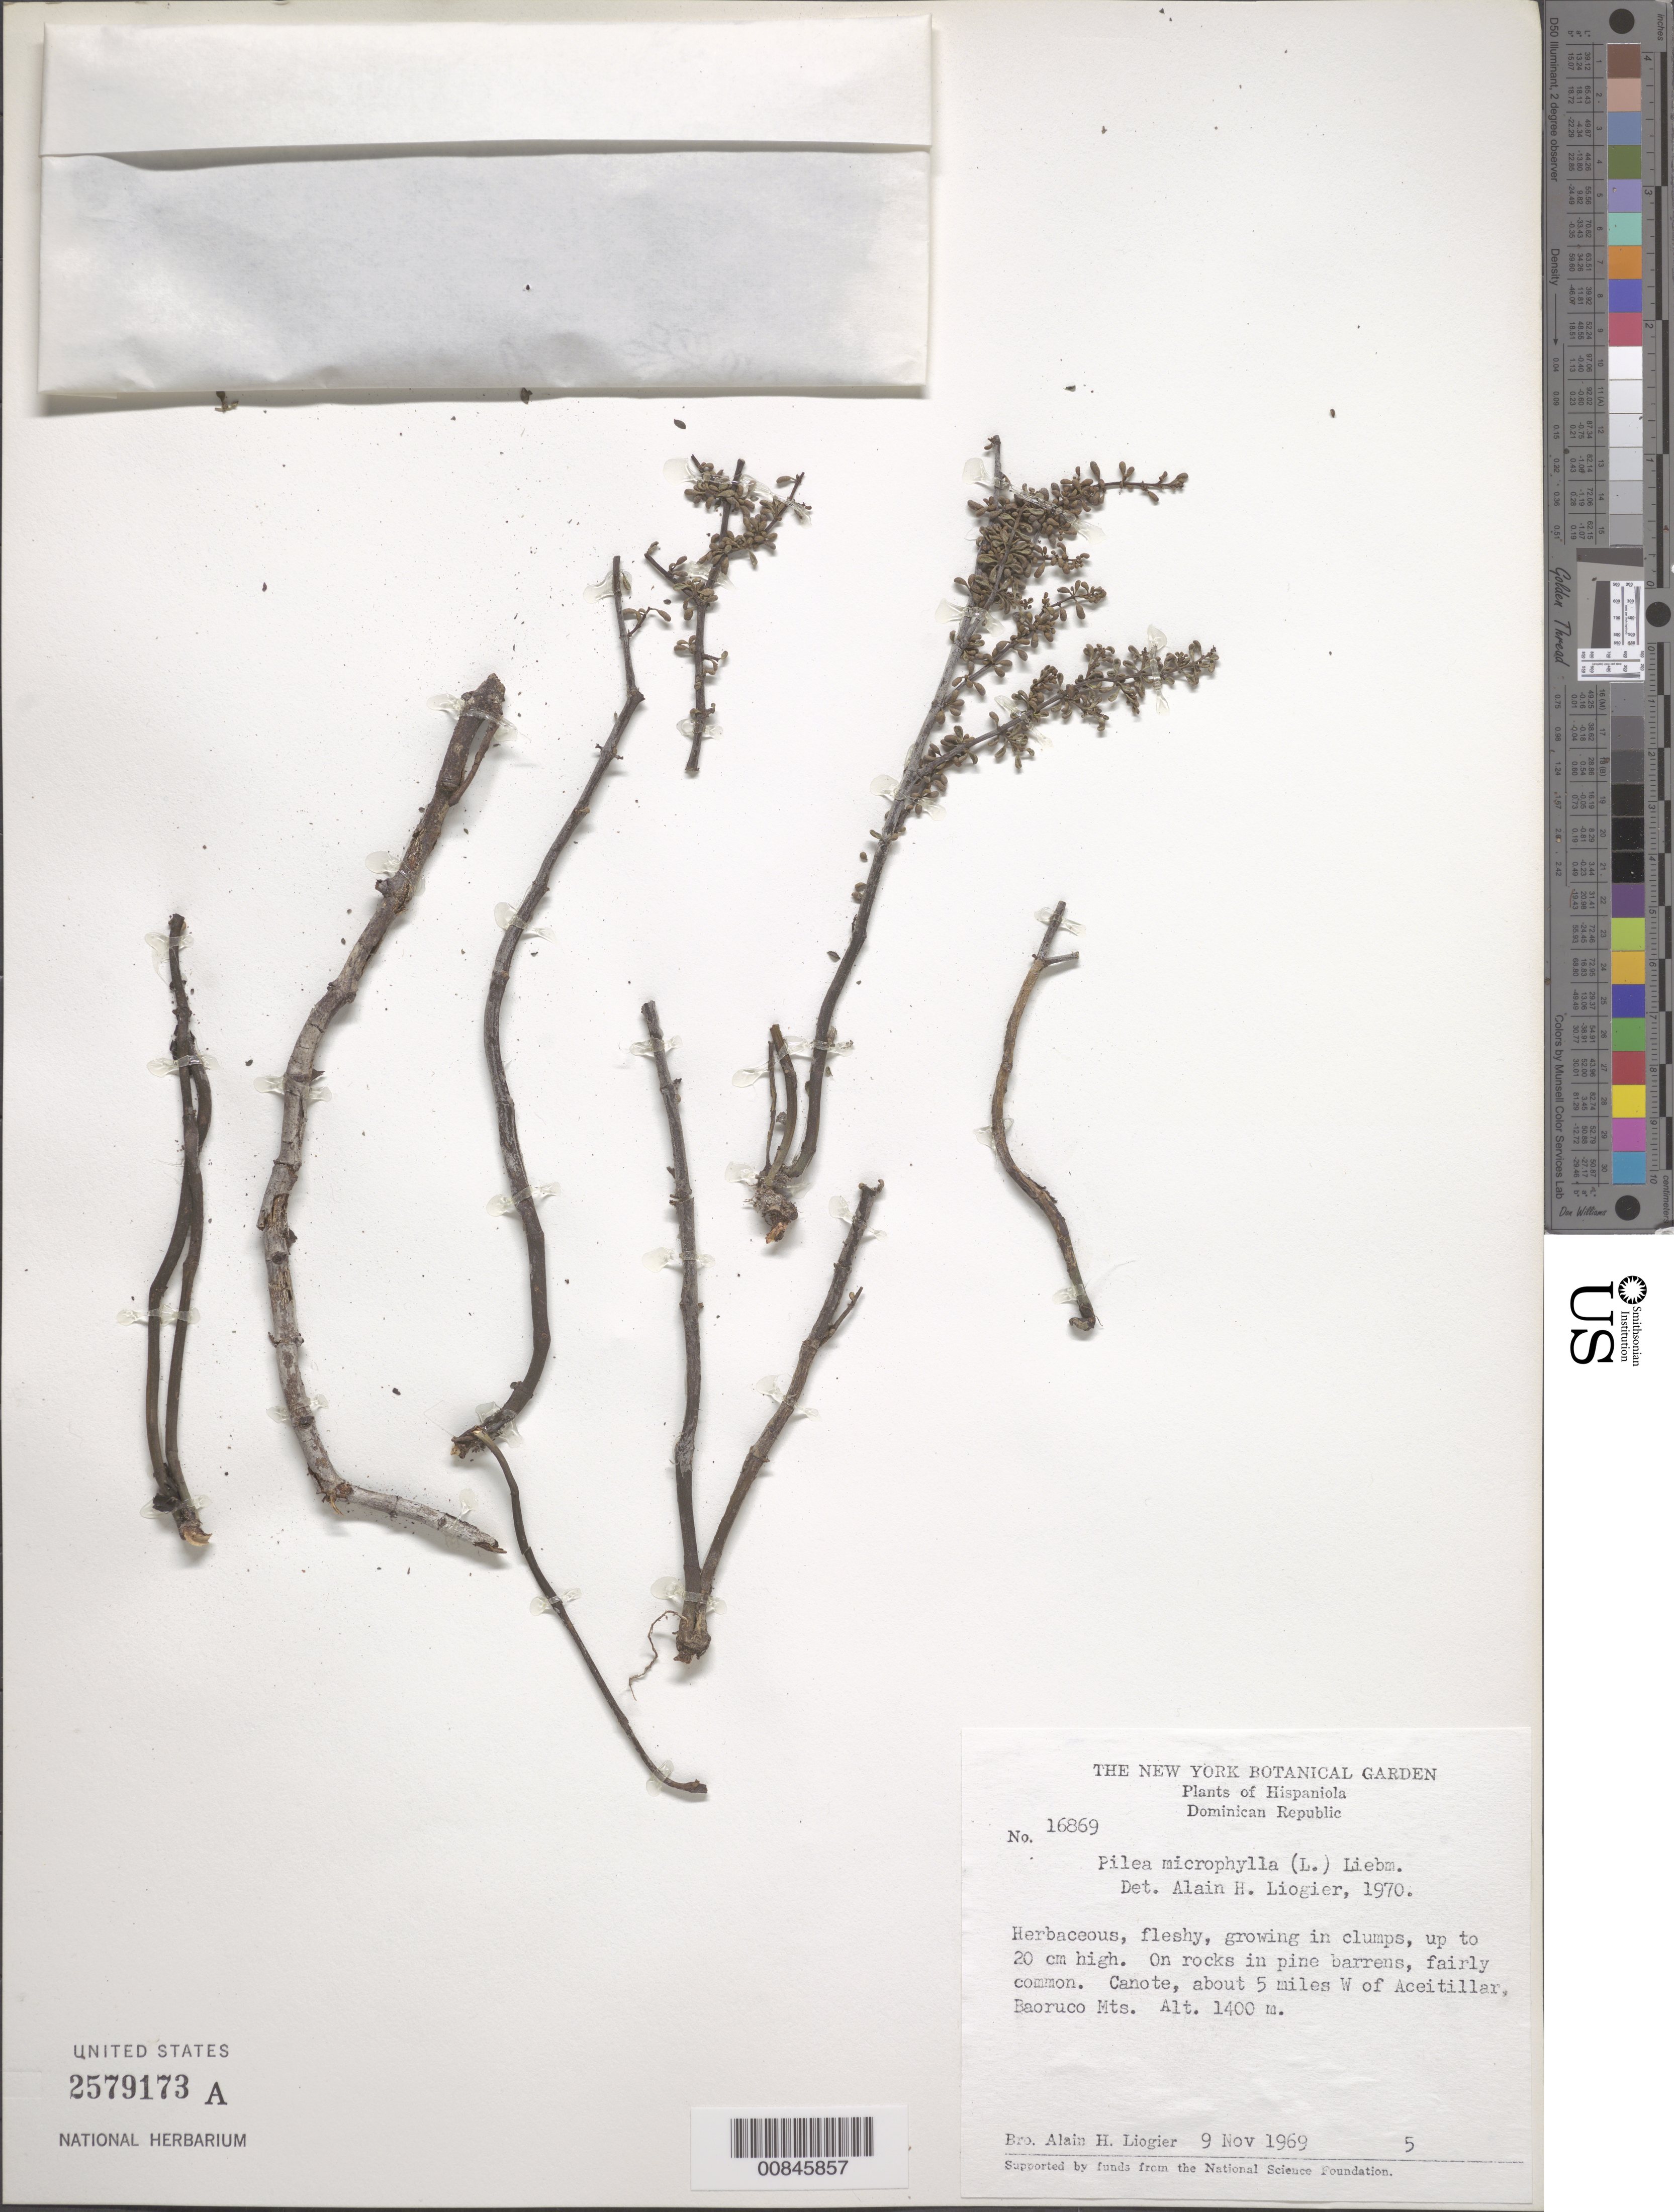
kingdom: Plantae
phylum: Tracheophyta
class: Magnoliopsida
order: Rosales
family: Urticaceae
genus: Pilea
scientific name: Pilea microphylla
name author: (L.) Liebm.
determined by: Liogier, Alain H.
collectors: A. H. Liogier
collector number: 16869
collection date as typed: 09 Nov 1969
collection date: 1969-11-09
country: Dominican Republic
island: Hispaniola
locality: Canote, about 5 miles W of Aceitillar, Baoruco Mts.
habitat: On rocks in pine barrens.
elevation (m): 1400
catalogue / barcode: US 2579173A